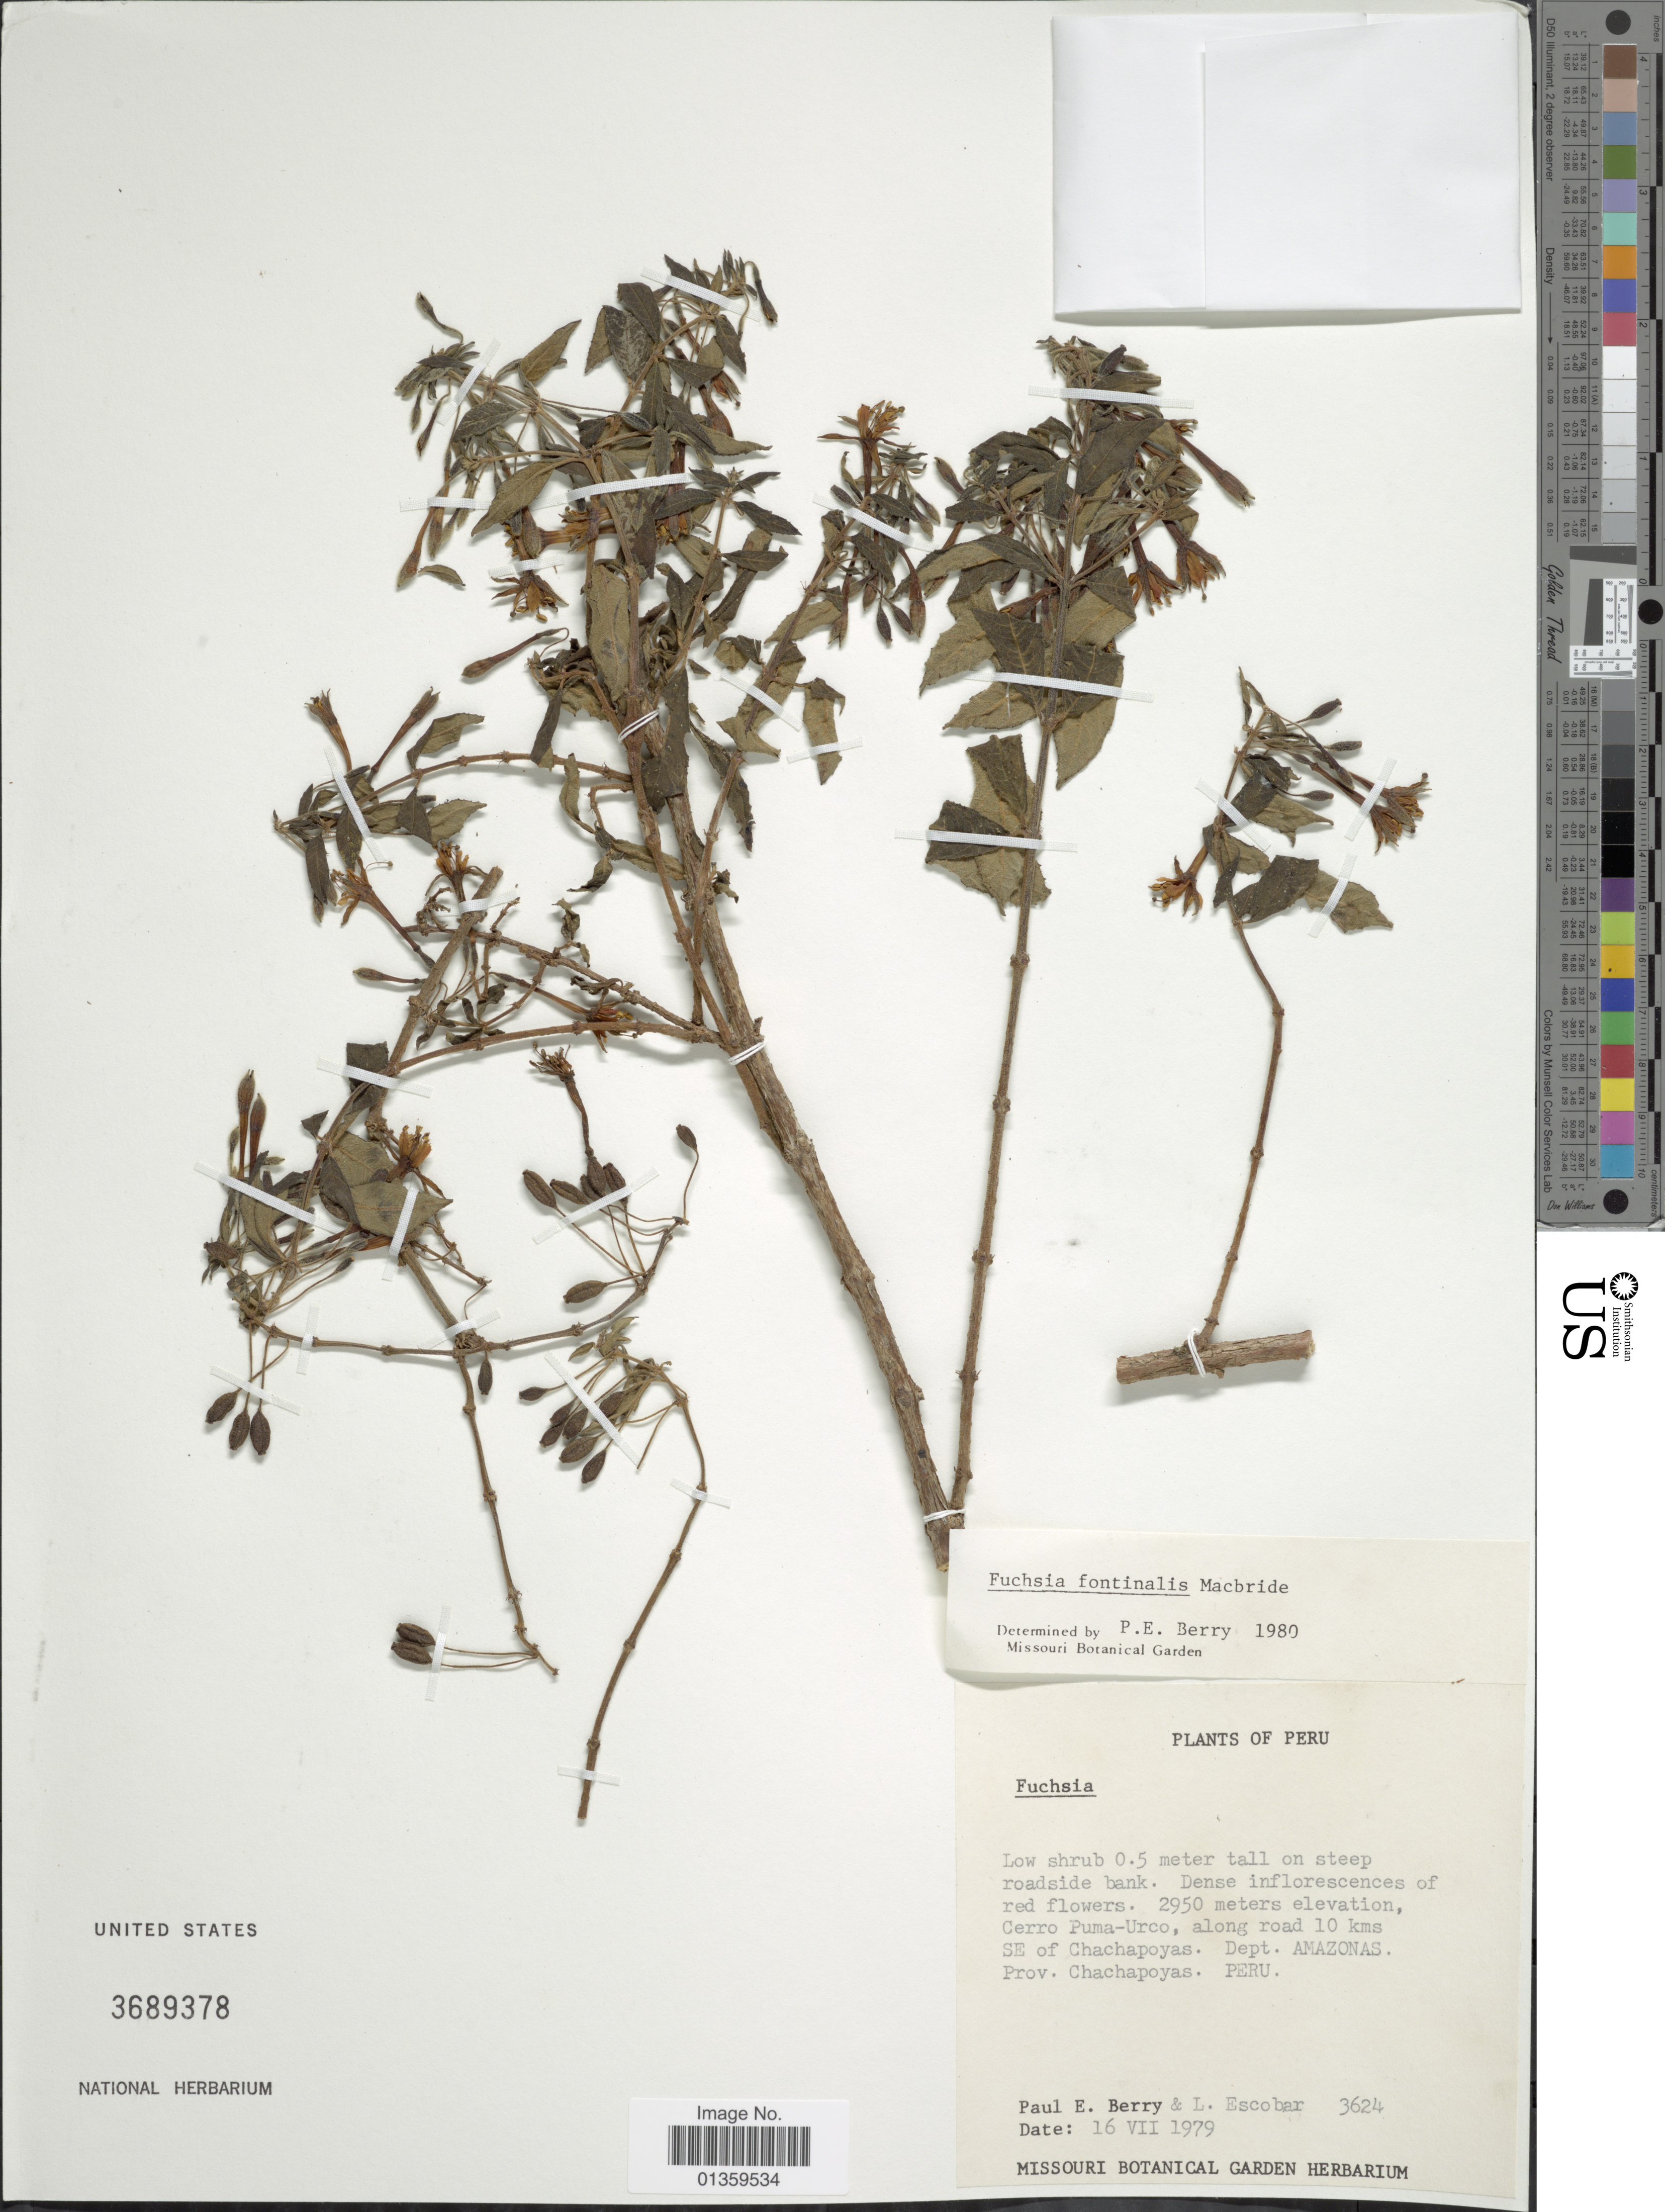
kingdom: Plantae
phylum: Tracheophyta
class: Magnoliopsida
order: Myrtales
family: Onagraceae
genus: Fuchsia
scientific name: Fuchsia fontinalis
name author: J.F. Macbr.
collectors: P. E. Berry & L. Escobar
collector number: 3624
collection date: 1979-07-16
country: Peru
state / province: Amazonas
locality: Cerro Puma-Urco, along road 10 kms SE of Chachapoyas. Prov. Chachapoyas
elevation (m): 2950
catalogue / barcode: US 3689378